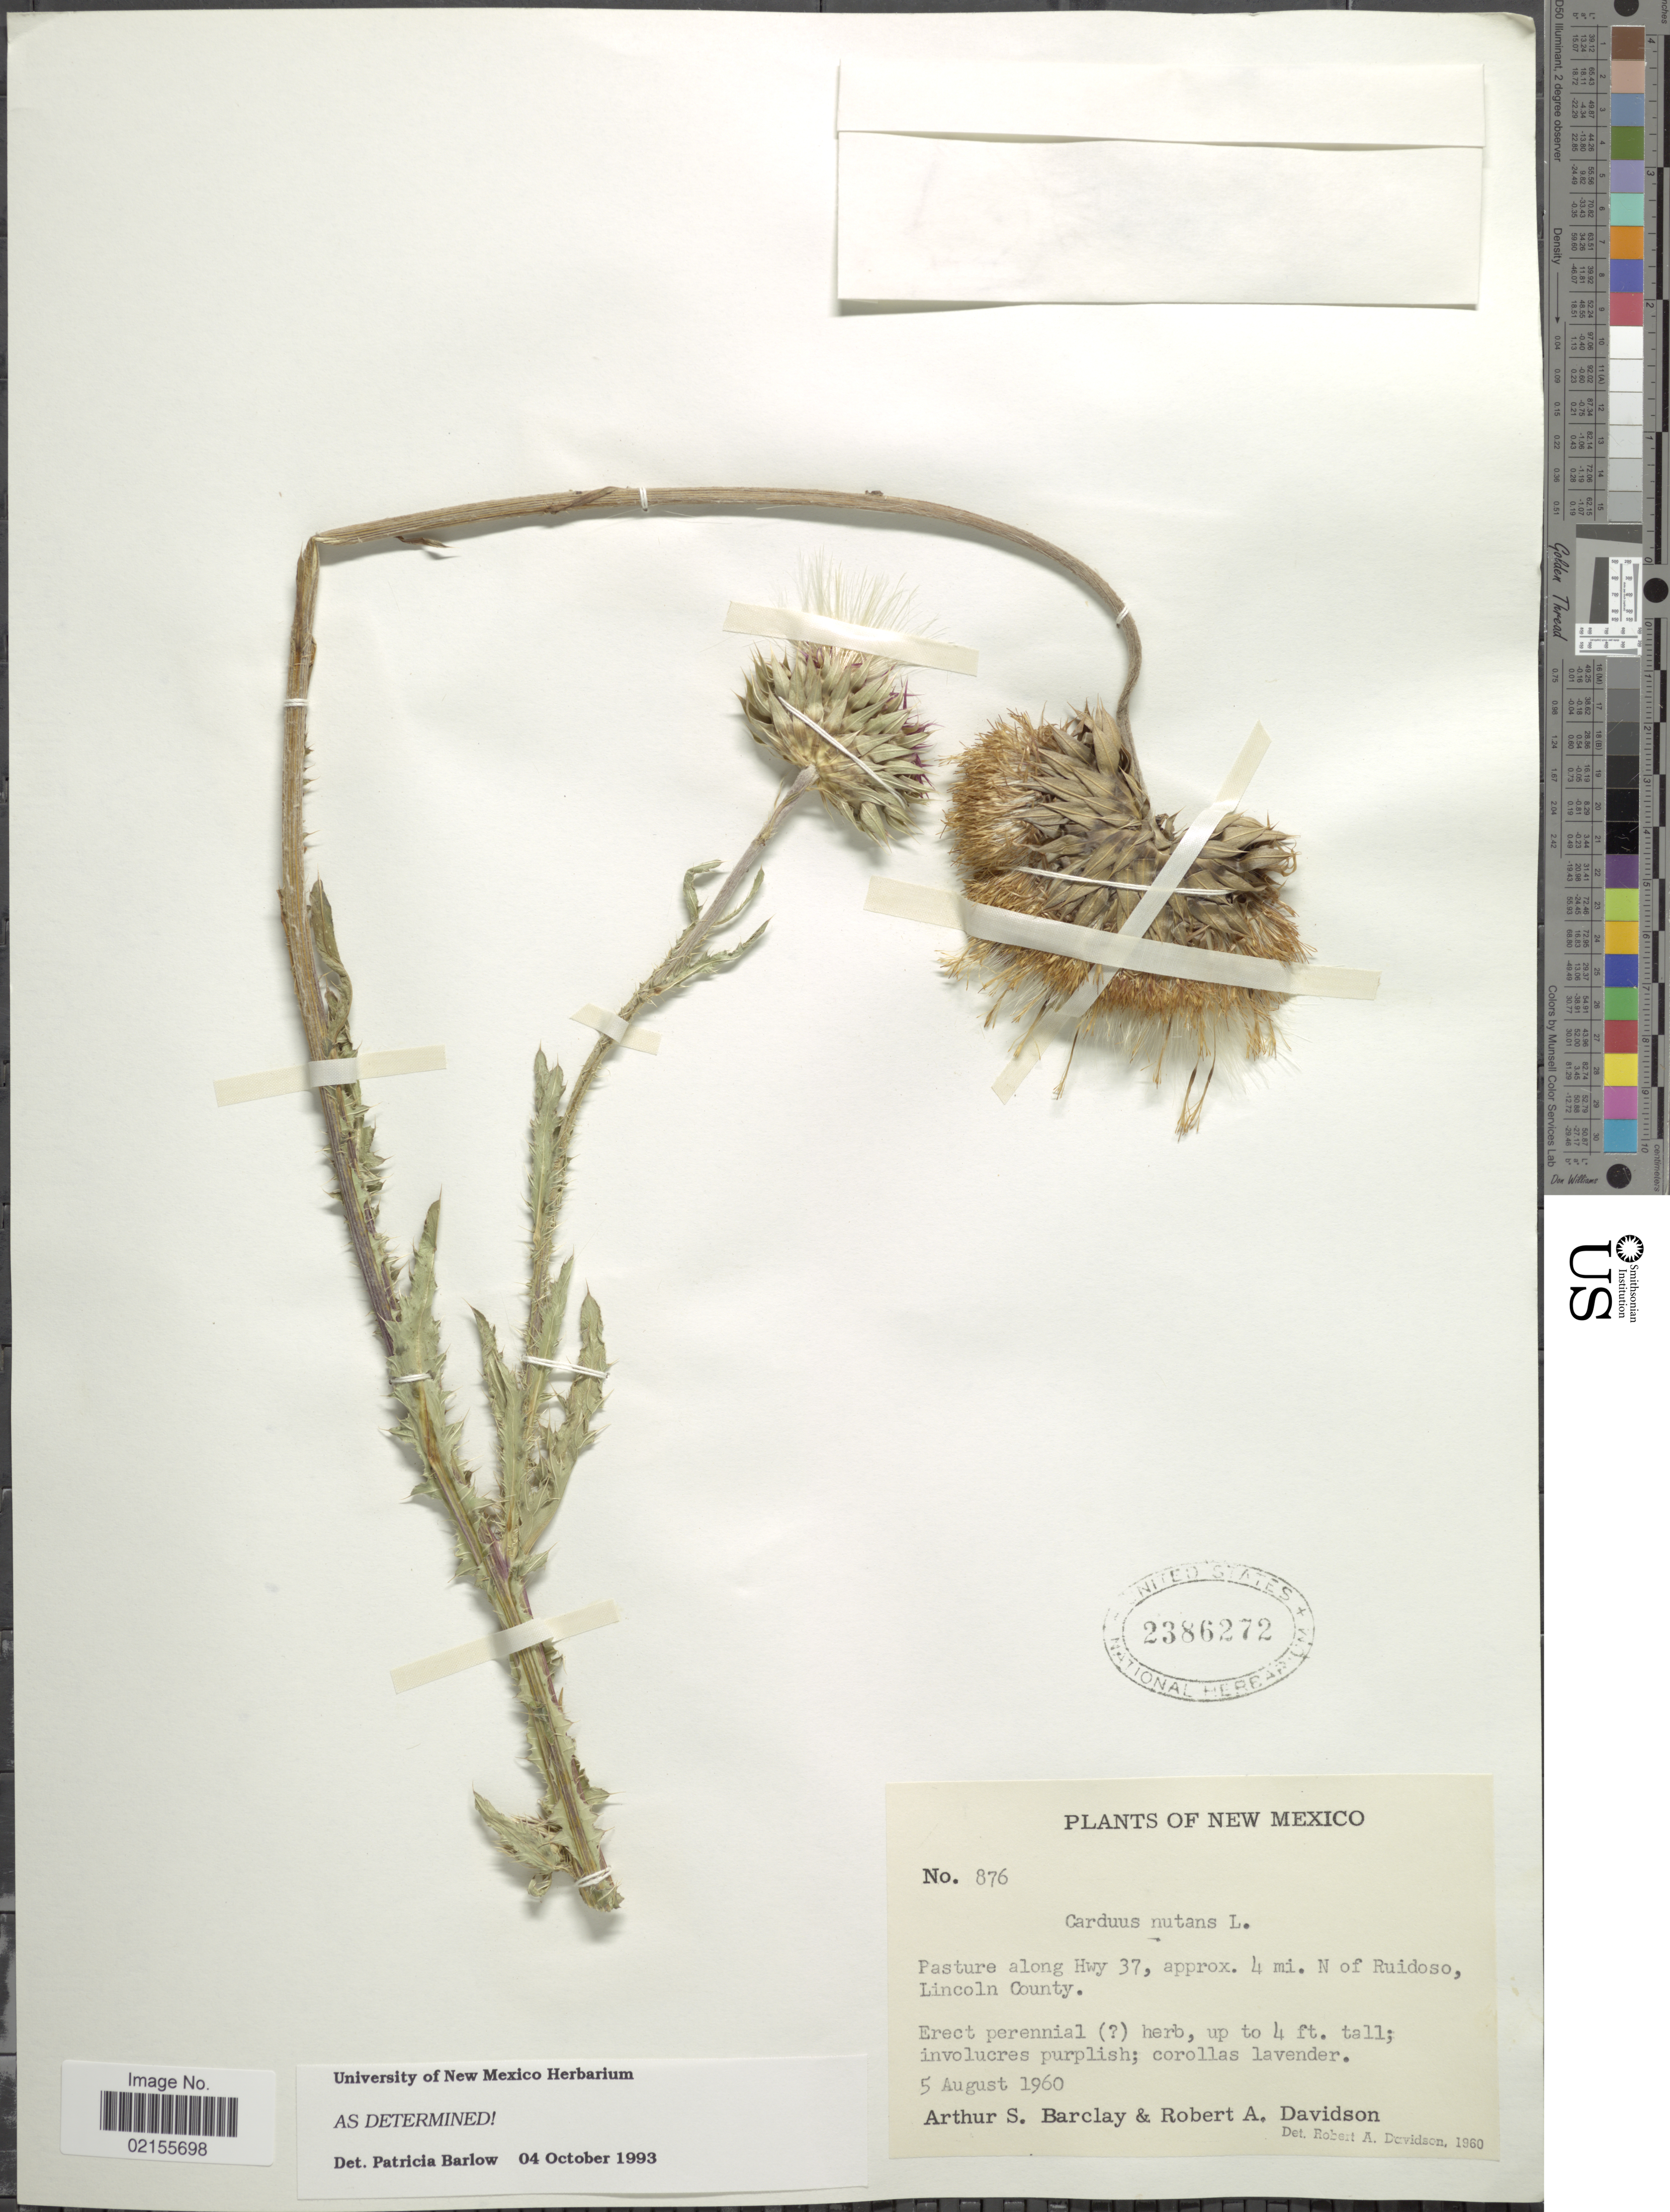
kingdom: Plantae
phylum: Tracheophyta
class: Magnoliopsida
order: Asterales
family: Asteraceae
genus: Carduus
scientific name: Carduus nutans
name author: L.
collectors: A. S. Barclay & R. A. Davidson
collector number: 876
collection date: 1960-08-05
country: United States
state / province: New Mexico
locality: Pasture along Hwy 37, approx. 4 mi. N of Ruidoso, Lincoln County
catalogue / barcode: US 2386272